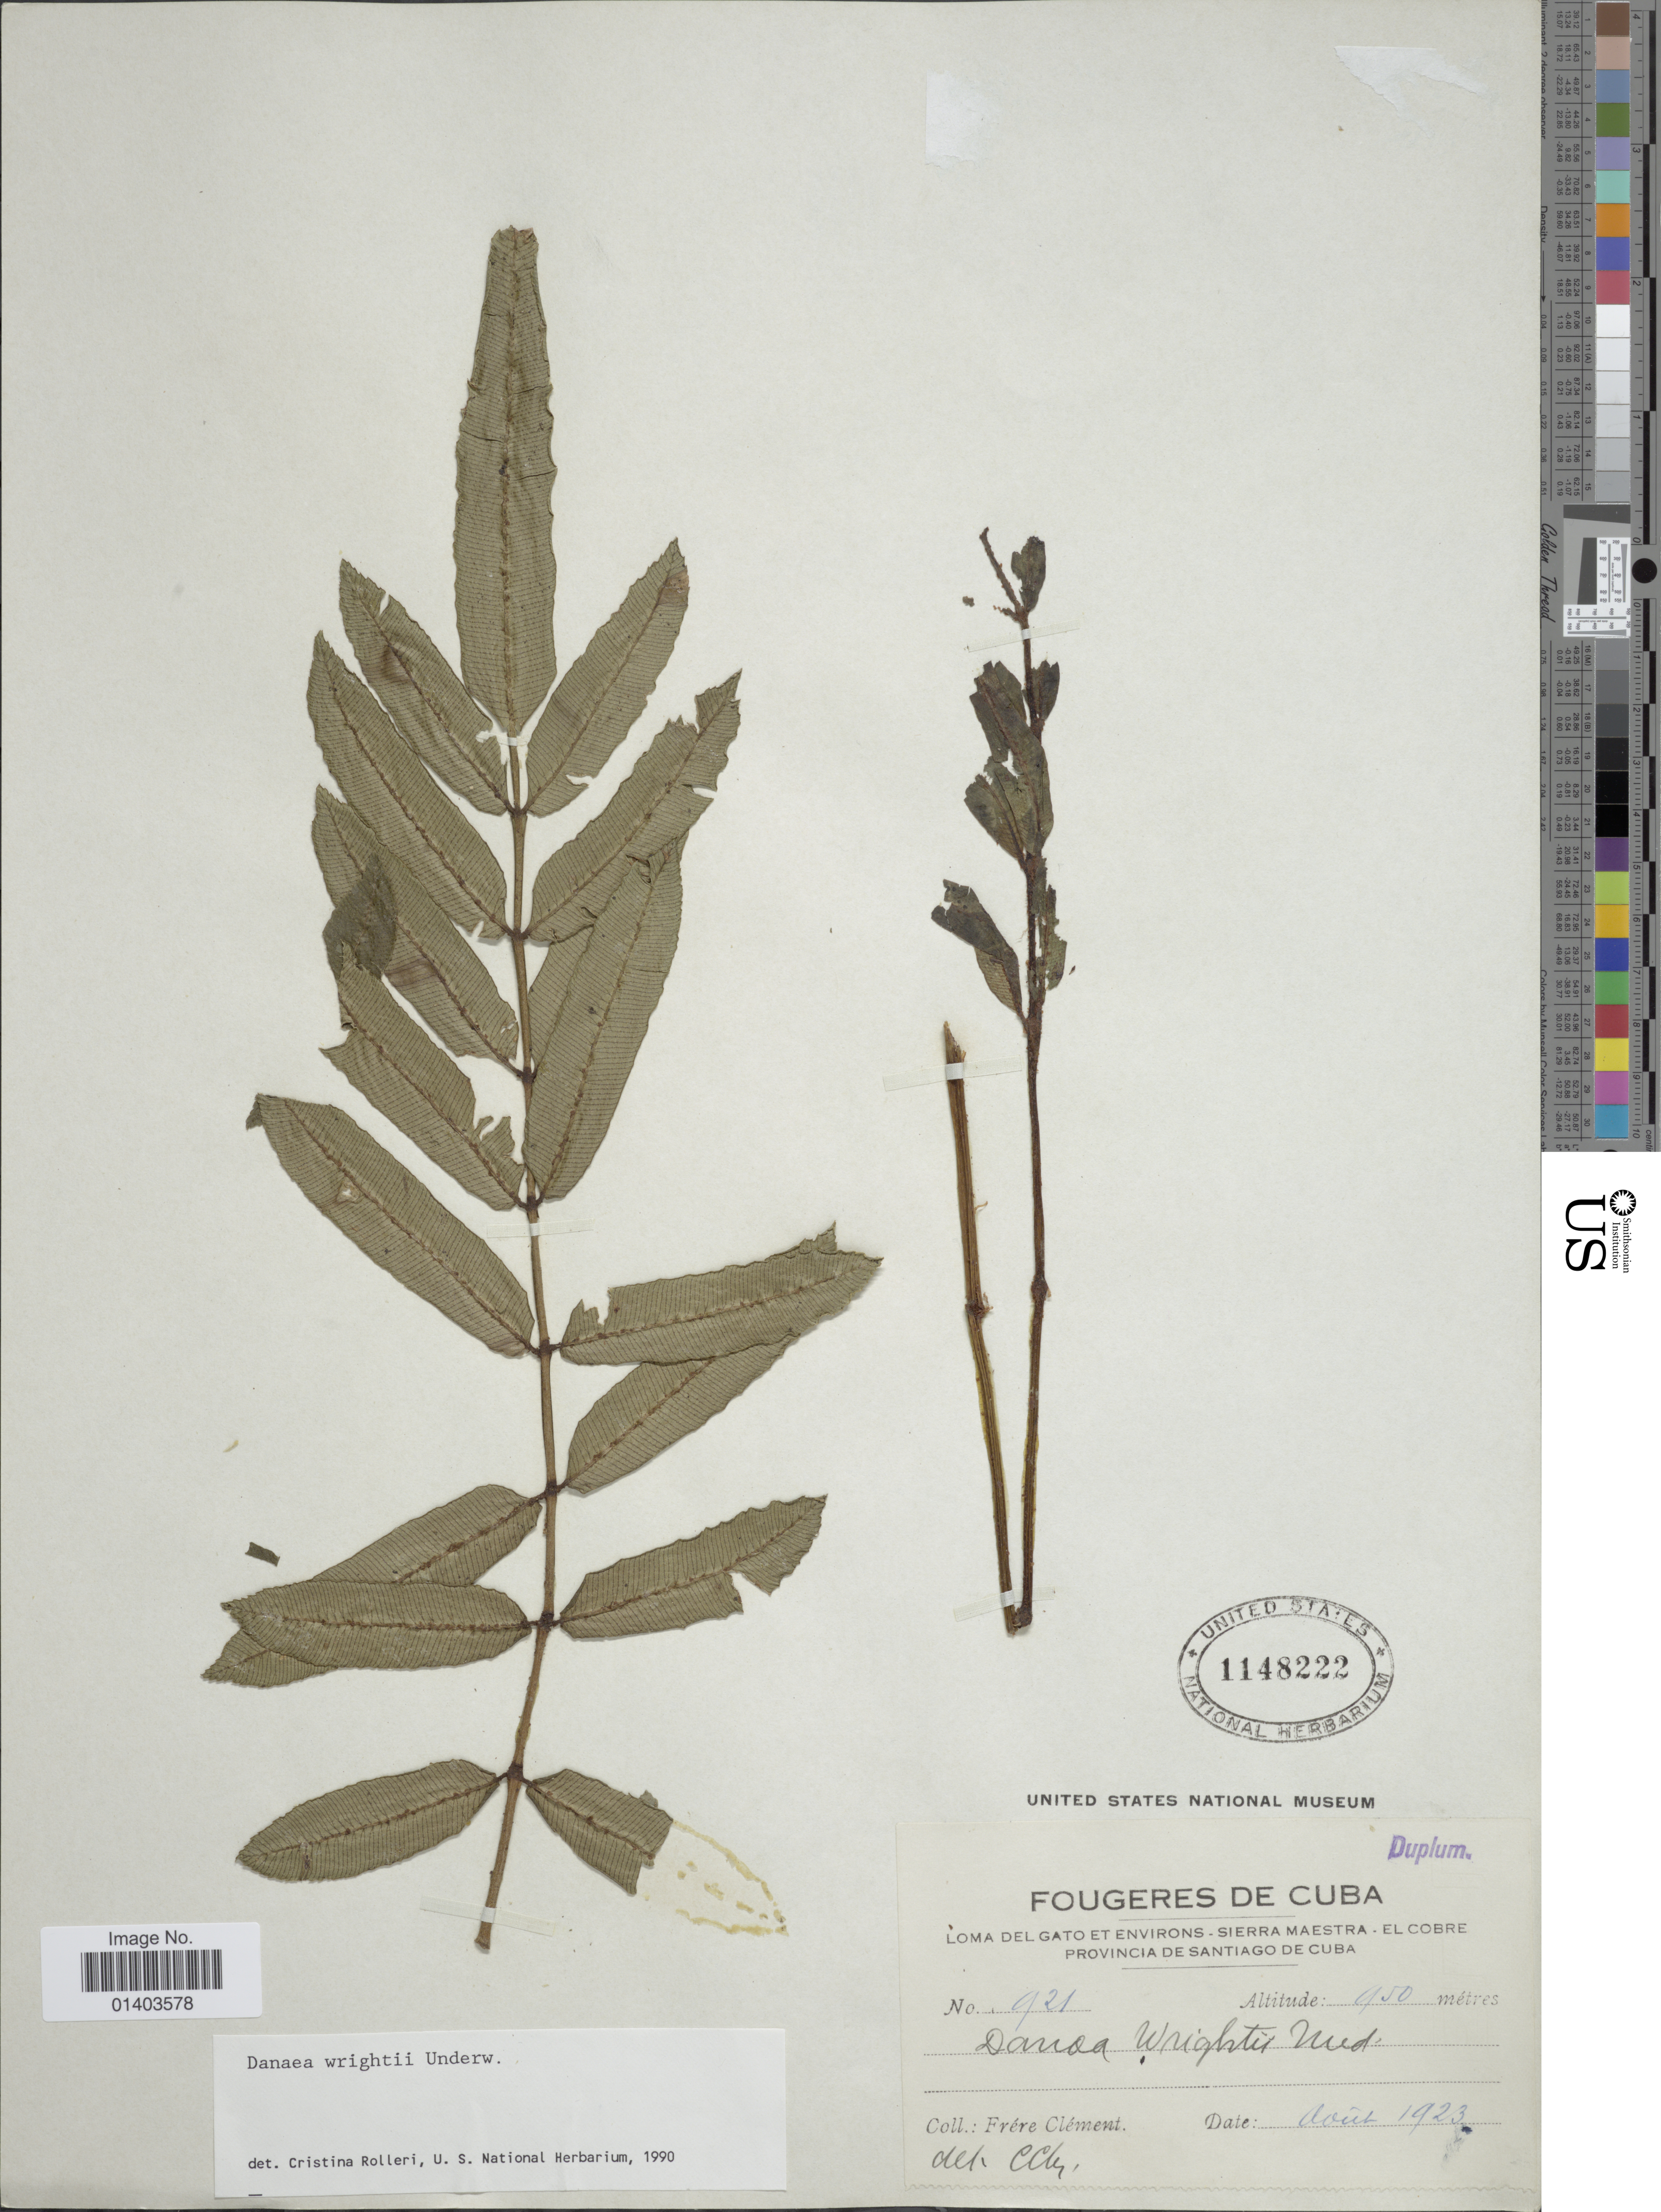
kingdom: Plantae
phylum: Tracheophyta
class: Polypodiopsida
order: Marattiales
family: Marattiaceae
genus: Danaea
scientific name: Danaea x wrightii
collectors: B. Clement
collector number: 921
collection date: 1923-08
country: Cuba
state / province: Santiago de Cuba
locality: Loma del gato et environs-Sierra Maestra-El Cobre provincia de Santiago de Cuba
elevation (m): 950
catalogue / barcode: US 1148222